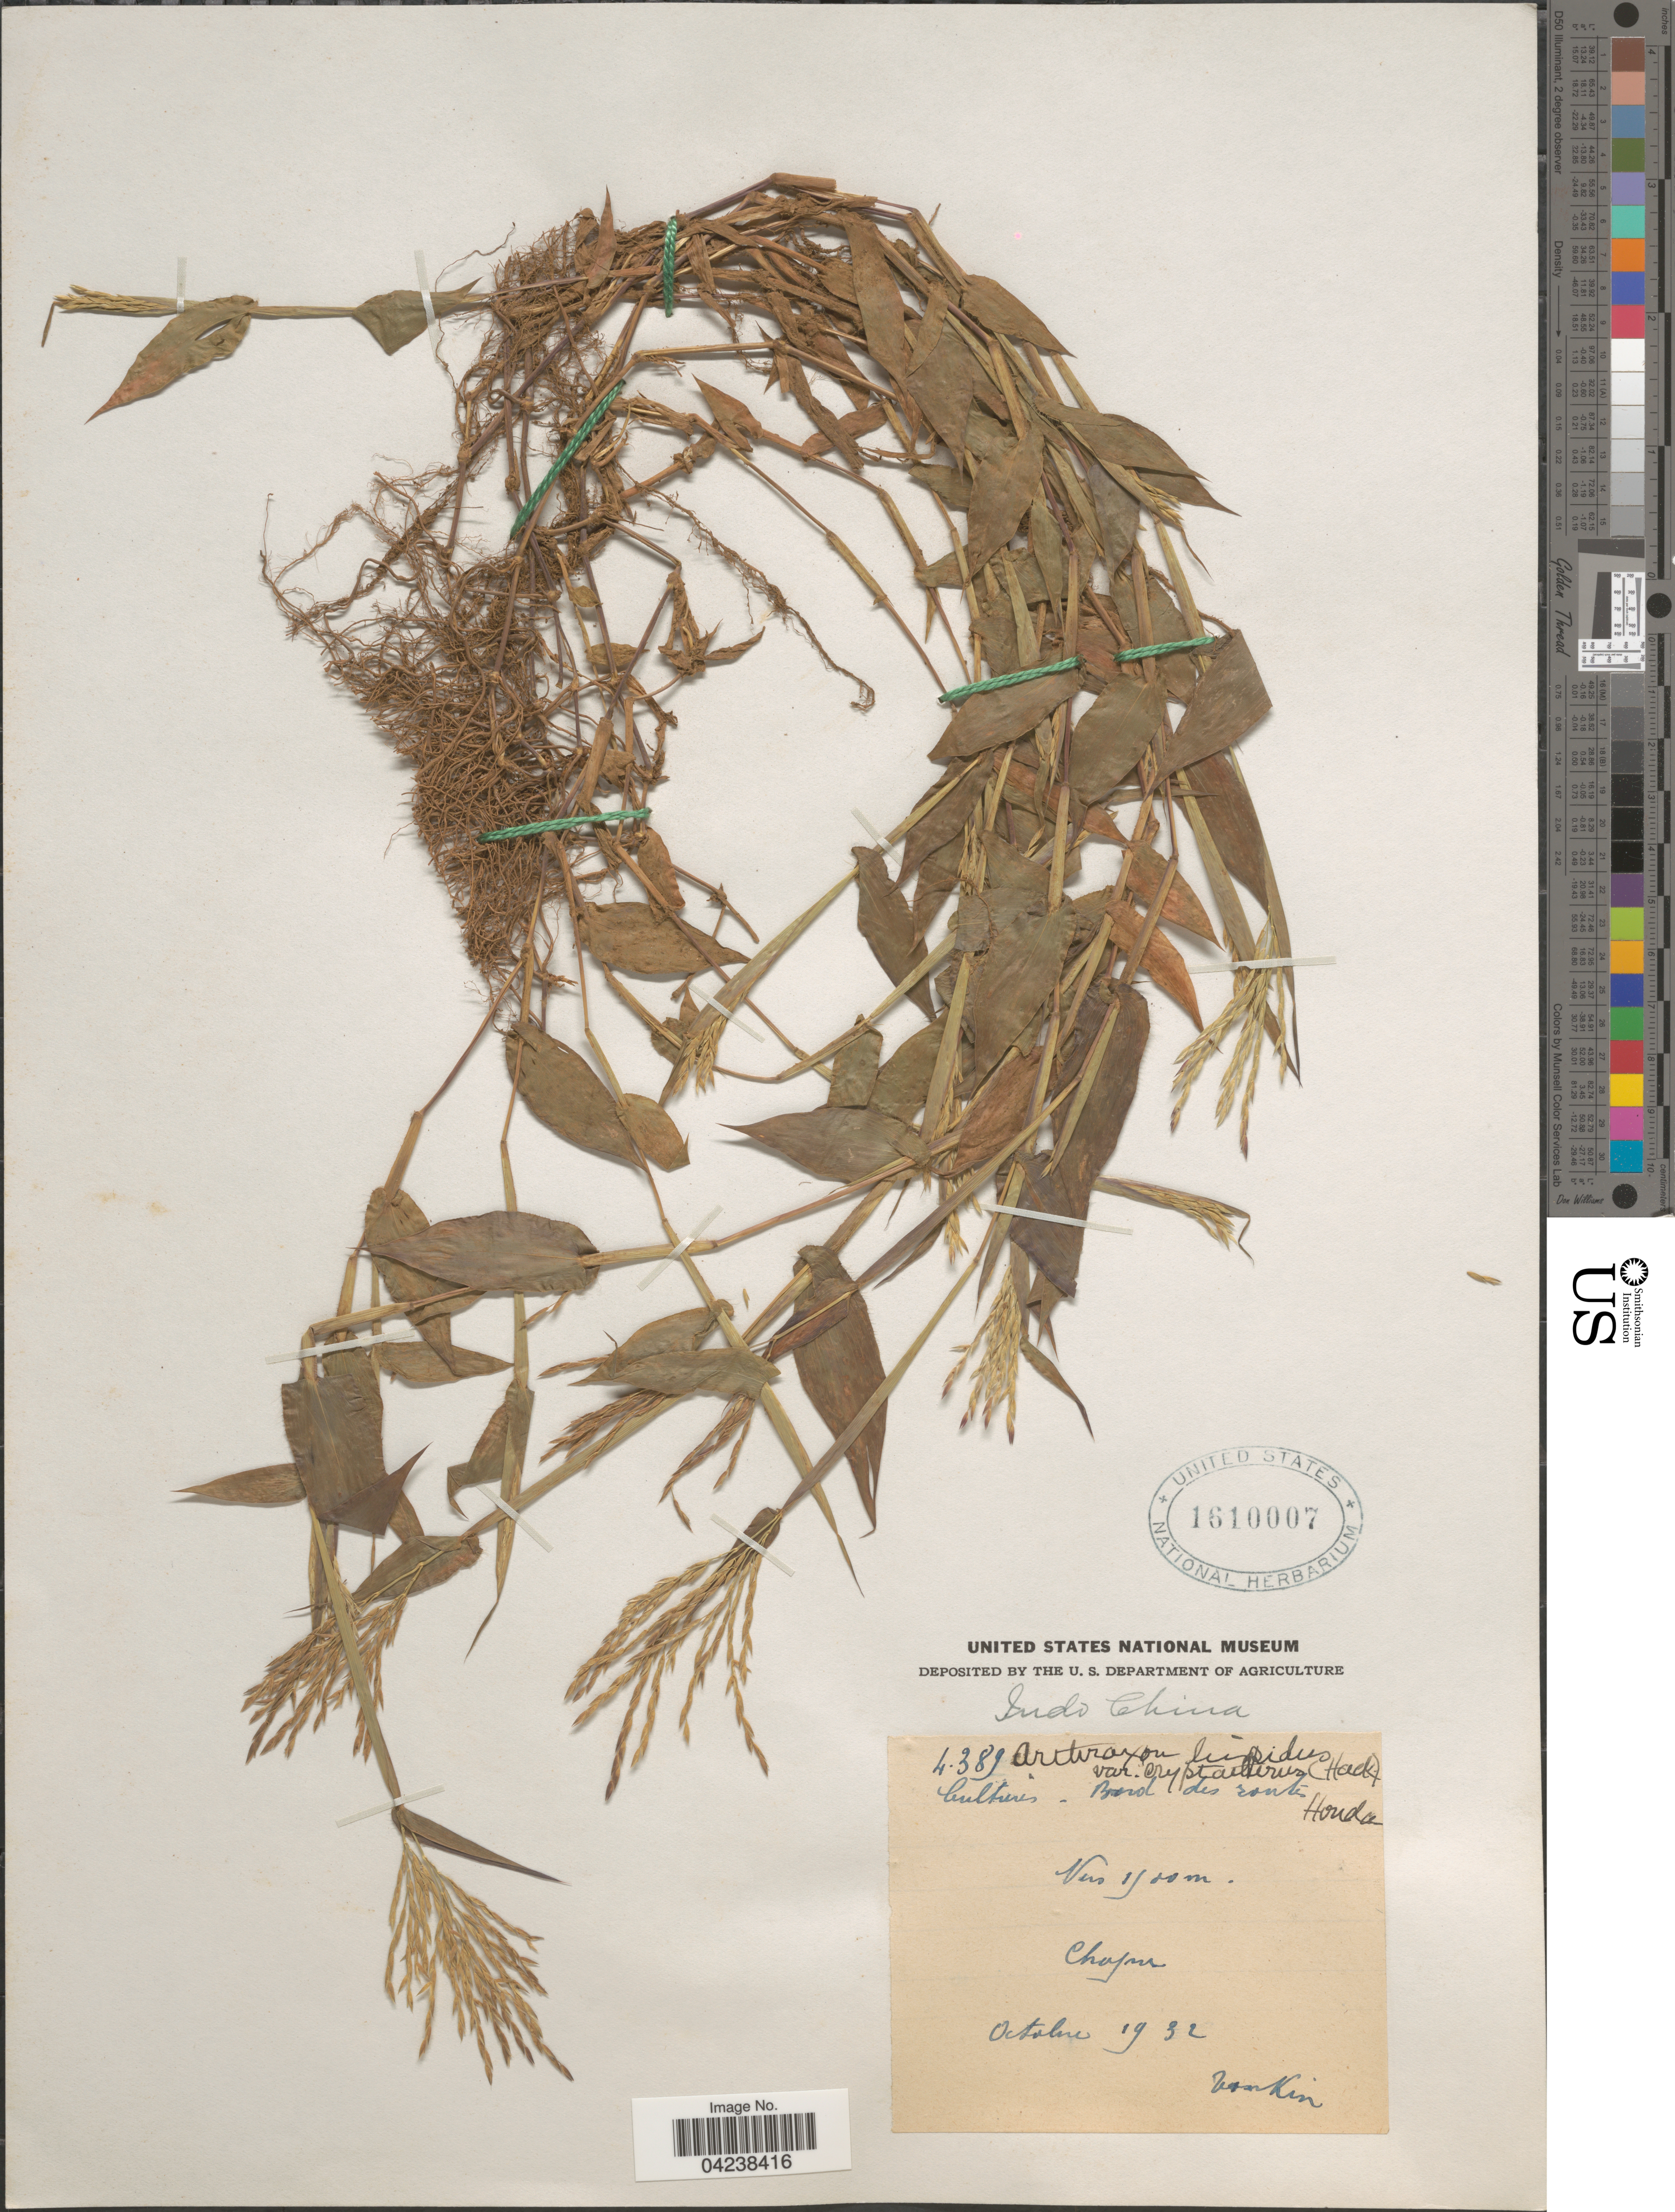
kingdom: Plantae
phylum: Tracheophyta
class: Liliopsida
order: Poales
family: Poaceae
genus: Arthraxon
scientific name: Arthraxon hispidus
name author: (Thunb.) Makino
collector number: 4389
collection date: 1932-10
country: Vietnam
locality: Indo-China. Cultures - Bord des route. Chapa.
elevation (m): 1500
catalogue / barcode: US 1610007